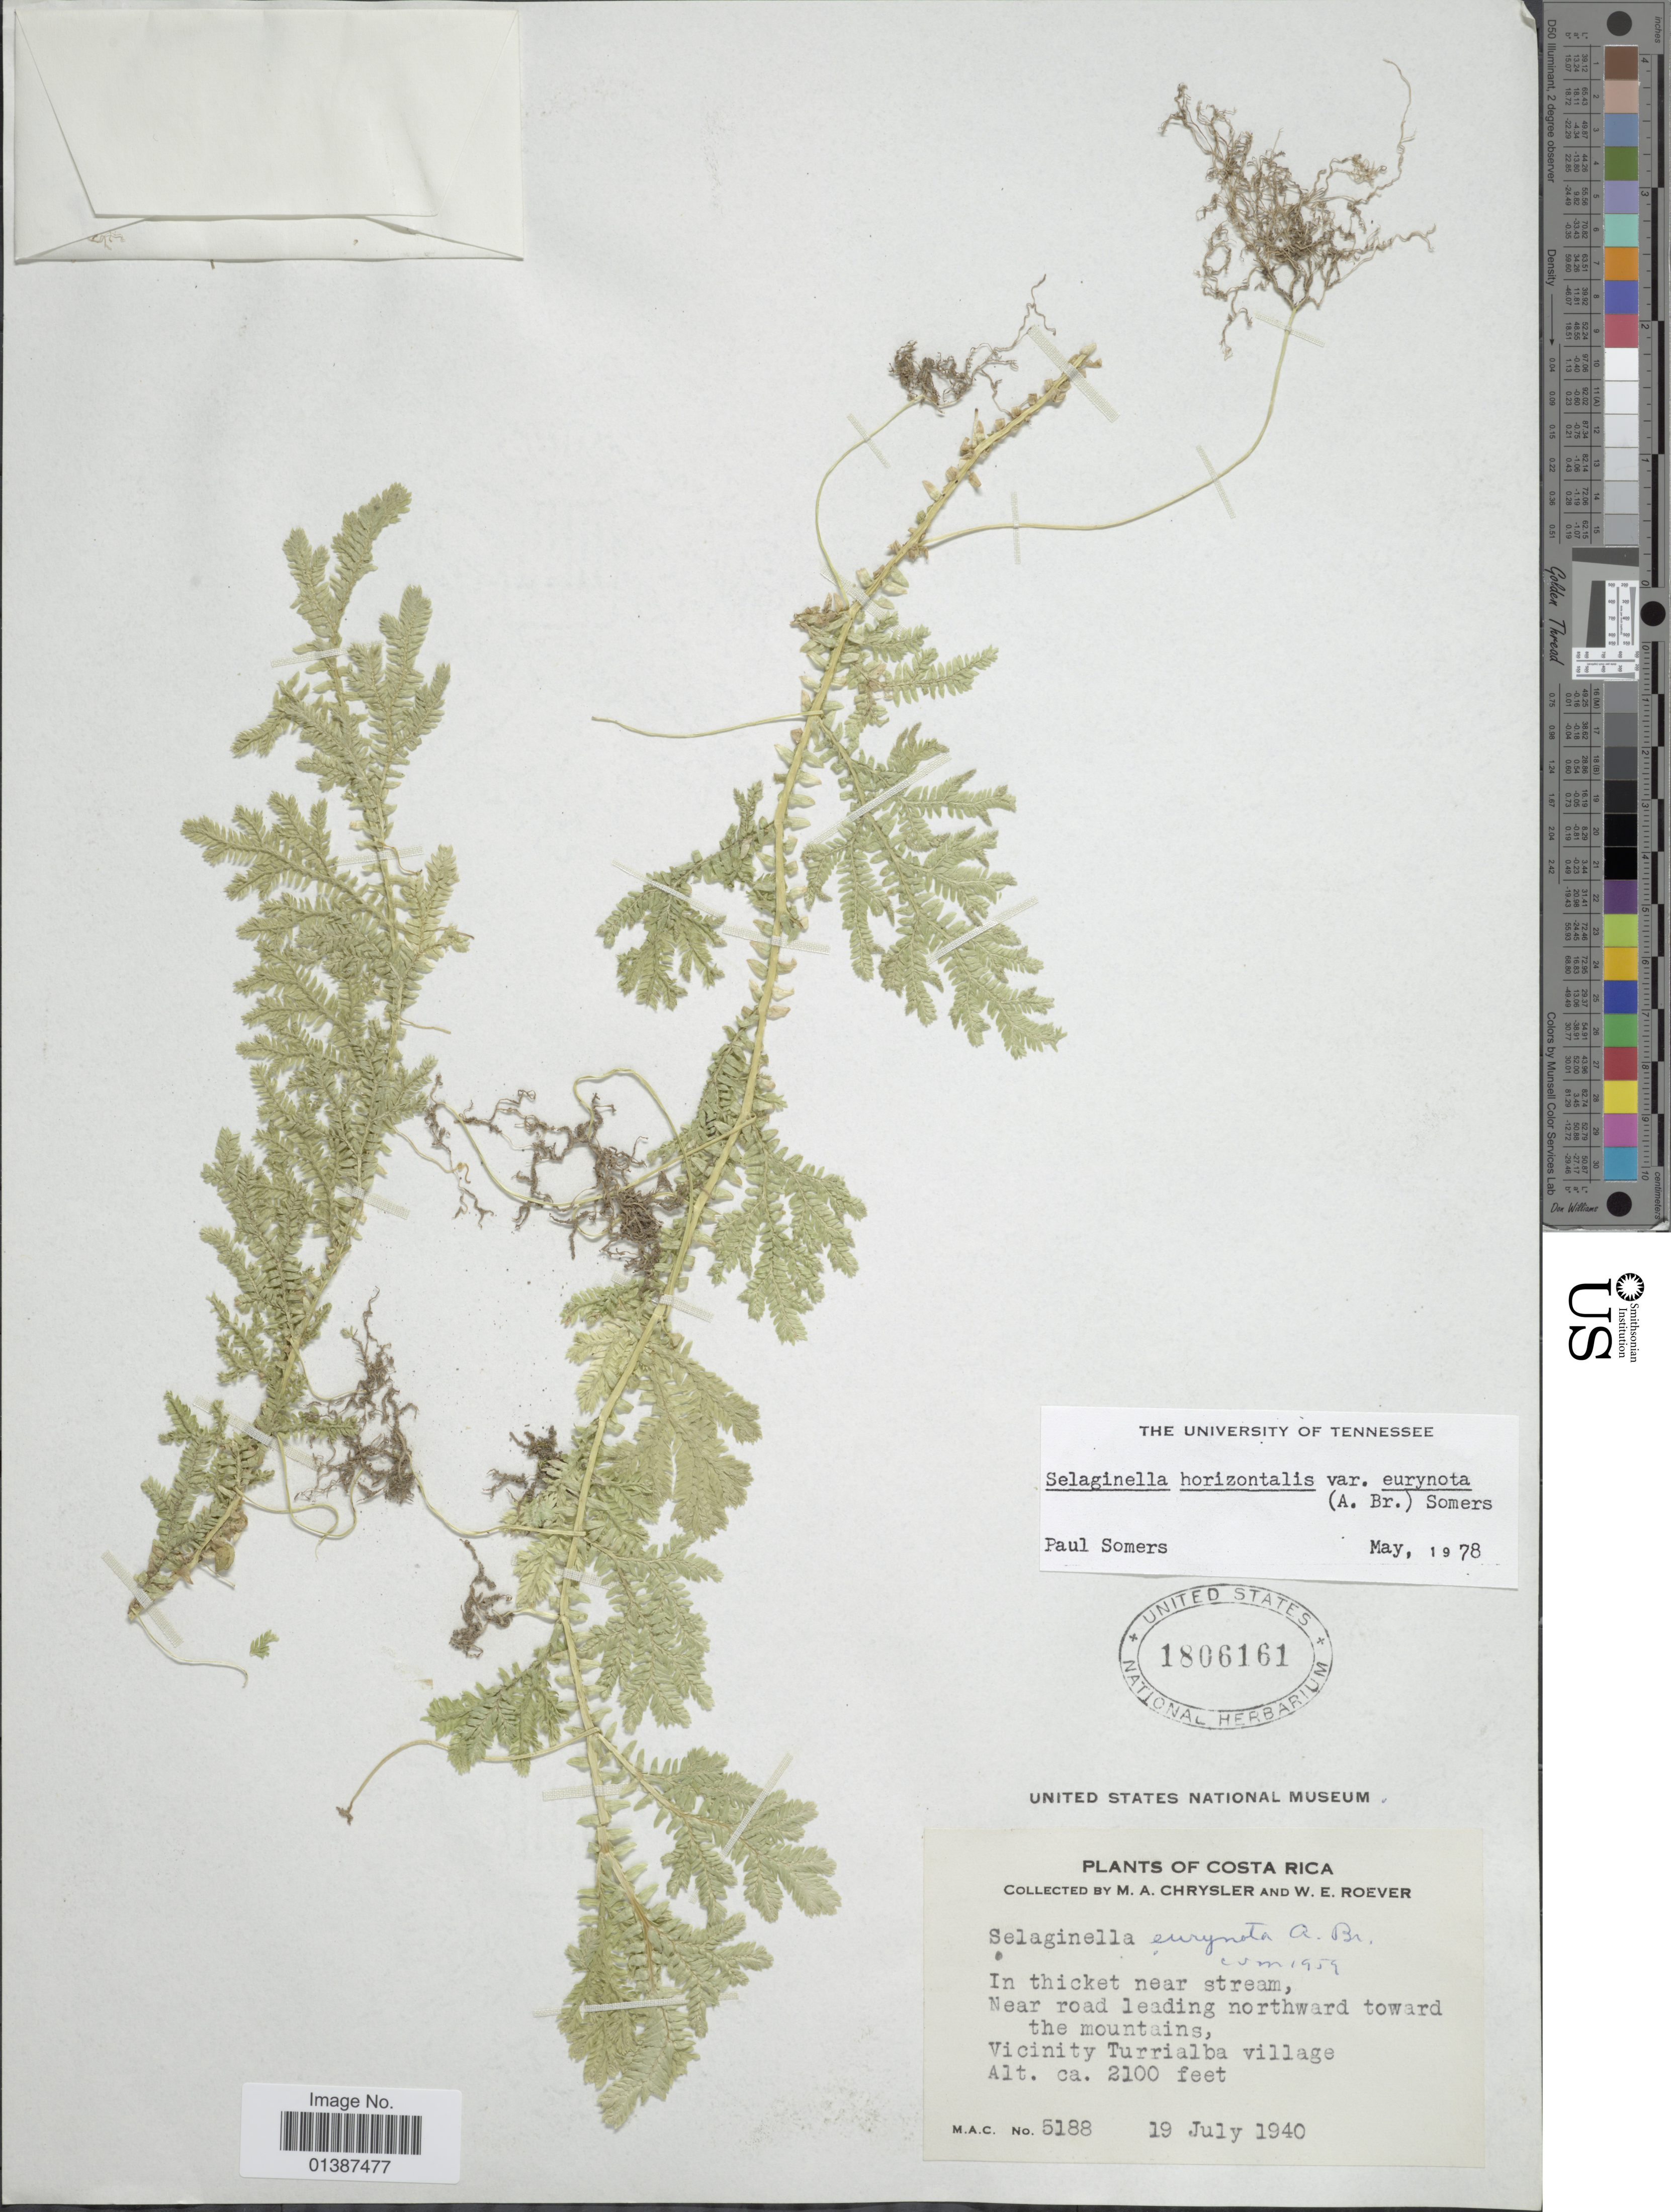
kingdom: Plantae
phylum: Tracheophyta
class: Lycopodiopsida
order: Selaginellales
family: Selaginellaceae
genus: Selaginella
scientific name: Selaginella eurynota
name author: A. Braun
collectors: M. A. Chrysler & W. Roever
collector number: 5188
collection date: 1940-07-19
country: Costa Rica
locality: Near road leading northward toward the mountains, Vicinity Turrialba village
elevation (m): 640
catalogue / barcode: US 1806161